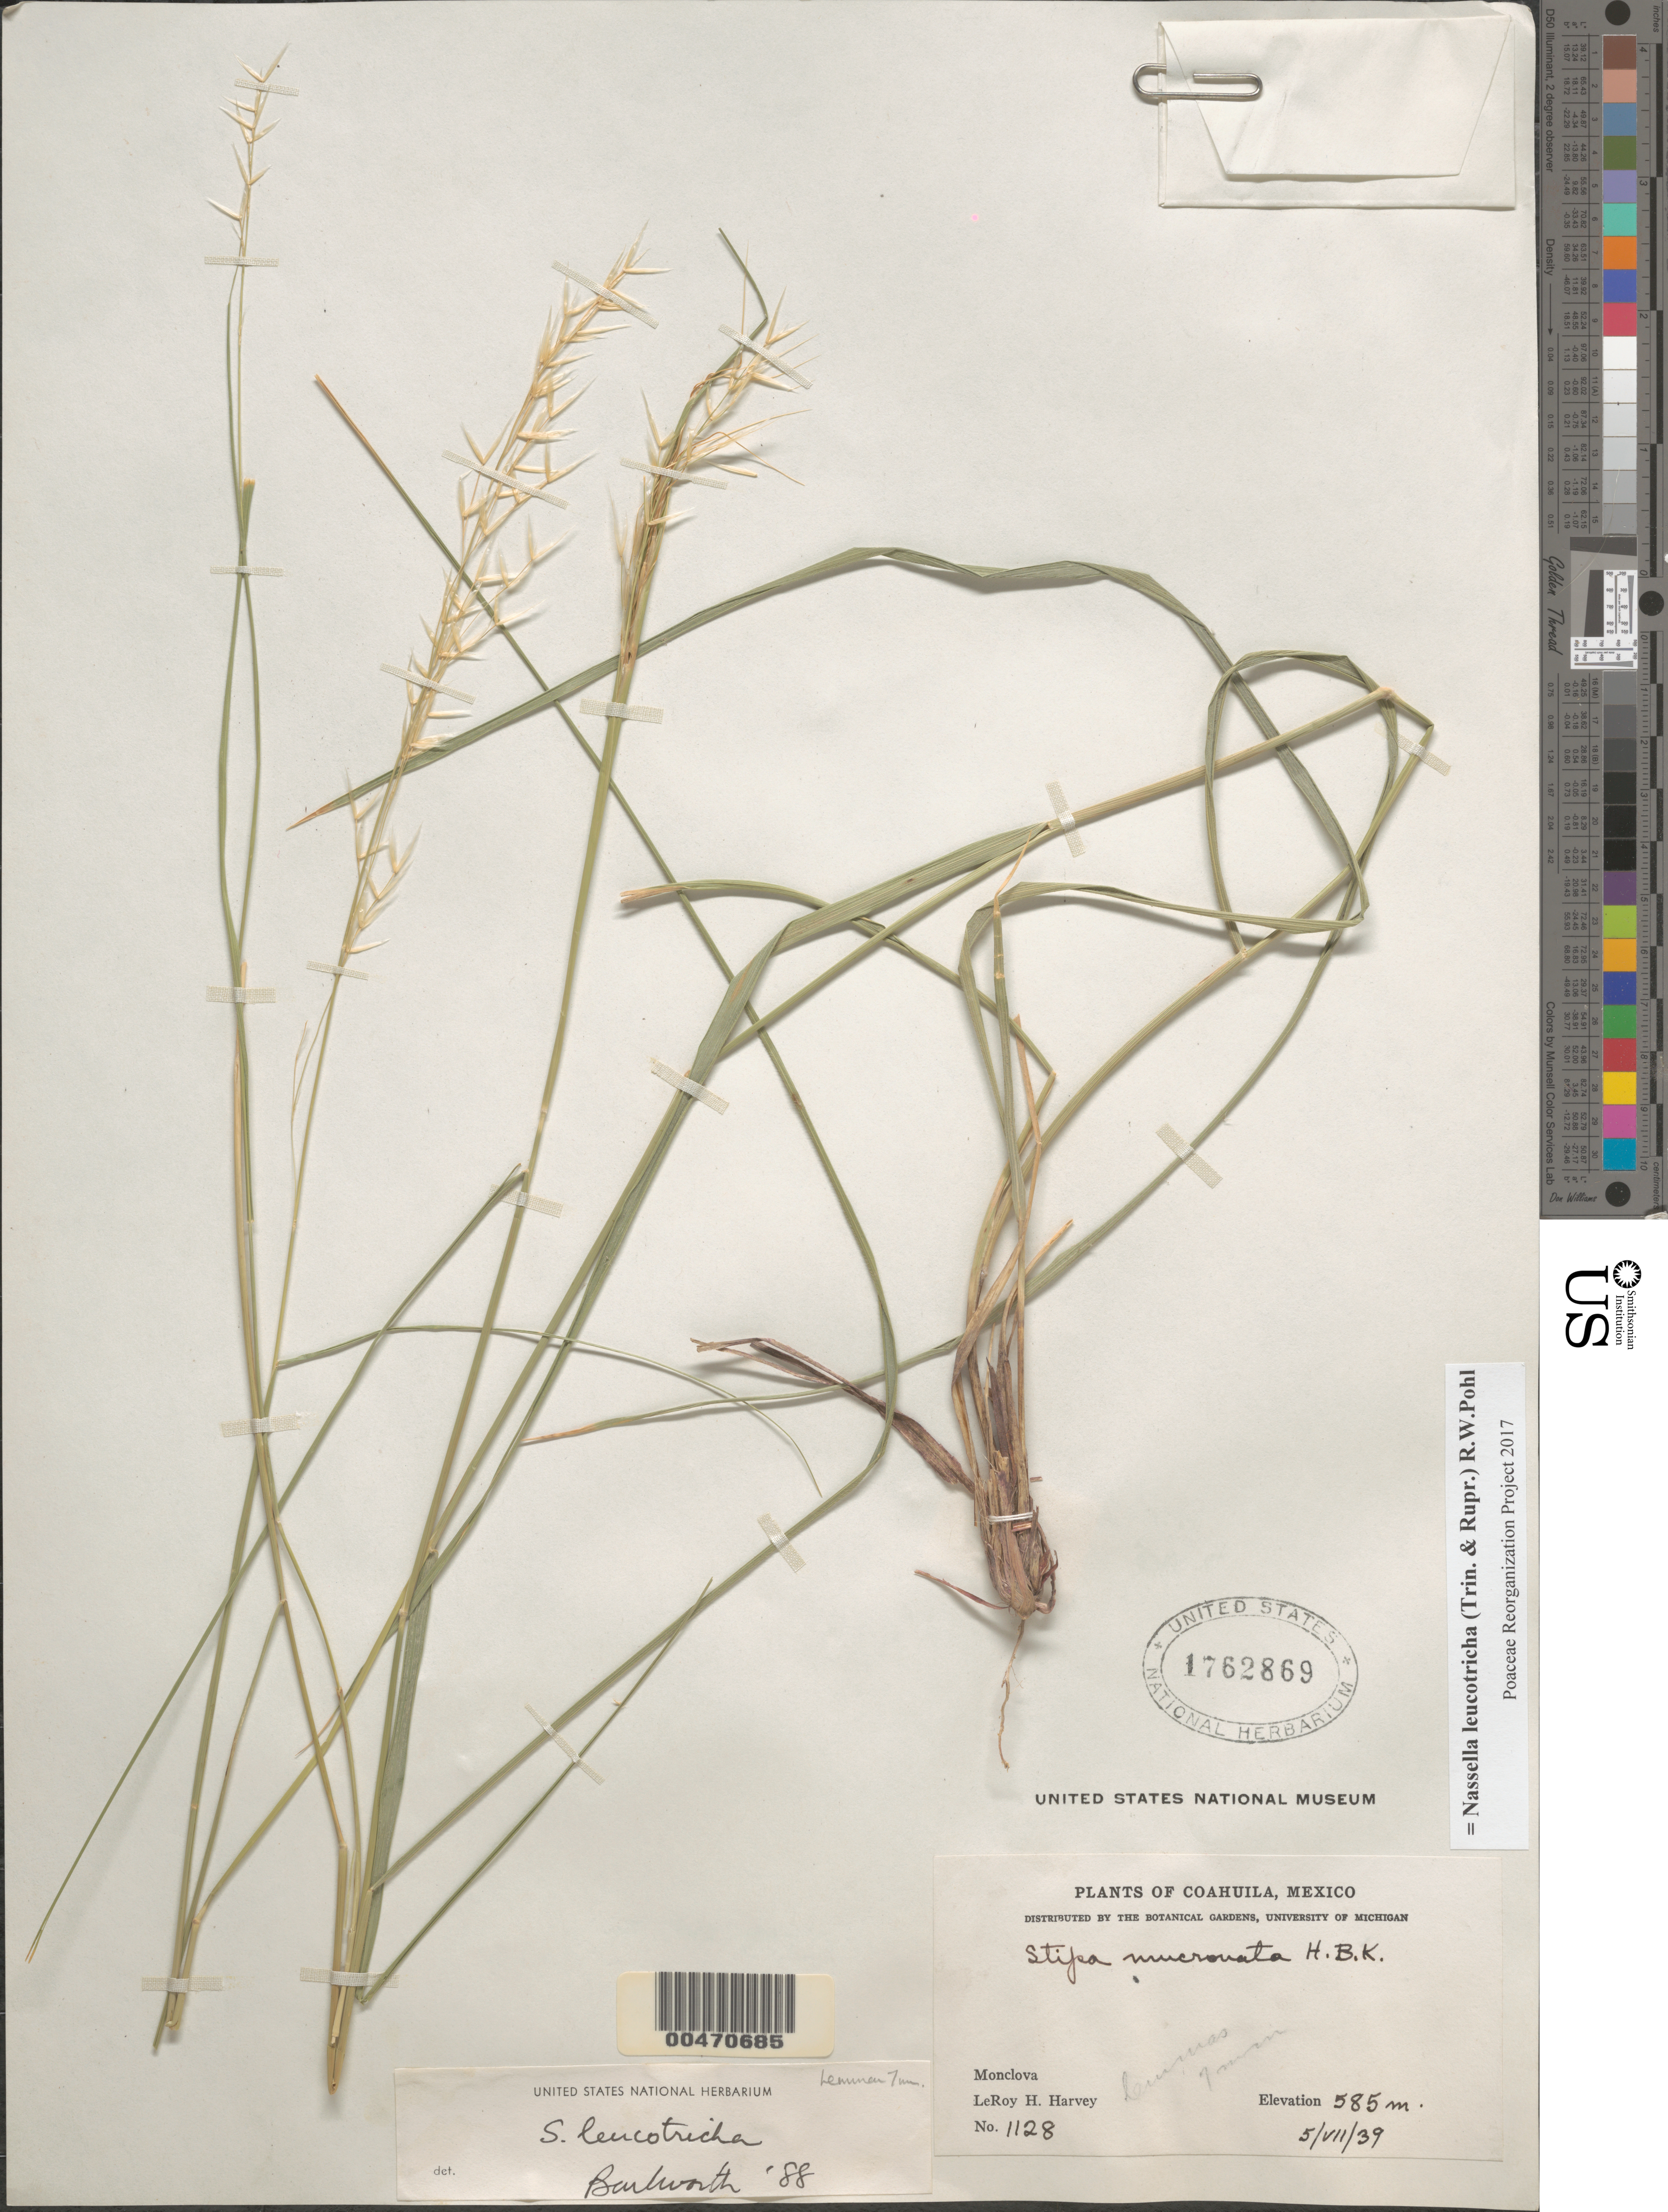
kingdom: Plantae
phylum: Tracheophyta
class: Liliopsida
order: Poales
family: Poaceae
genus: Nassella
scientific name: Nassella leucotricha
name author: (Trin. & Rupr.) R.W. Pohl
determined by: Poaceae Reorganization Project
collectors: L. H. Harvey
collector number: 1128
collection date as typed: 5 Jul 1939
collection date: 1939-07-05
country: Mexico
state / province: Coahuila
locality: Monclova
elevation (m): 585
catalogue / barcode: US 1762869